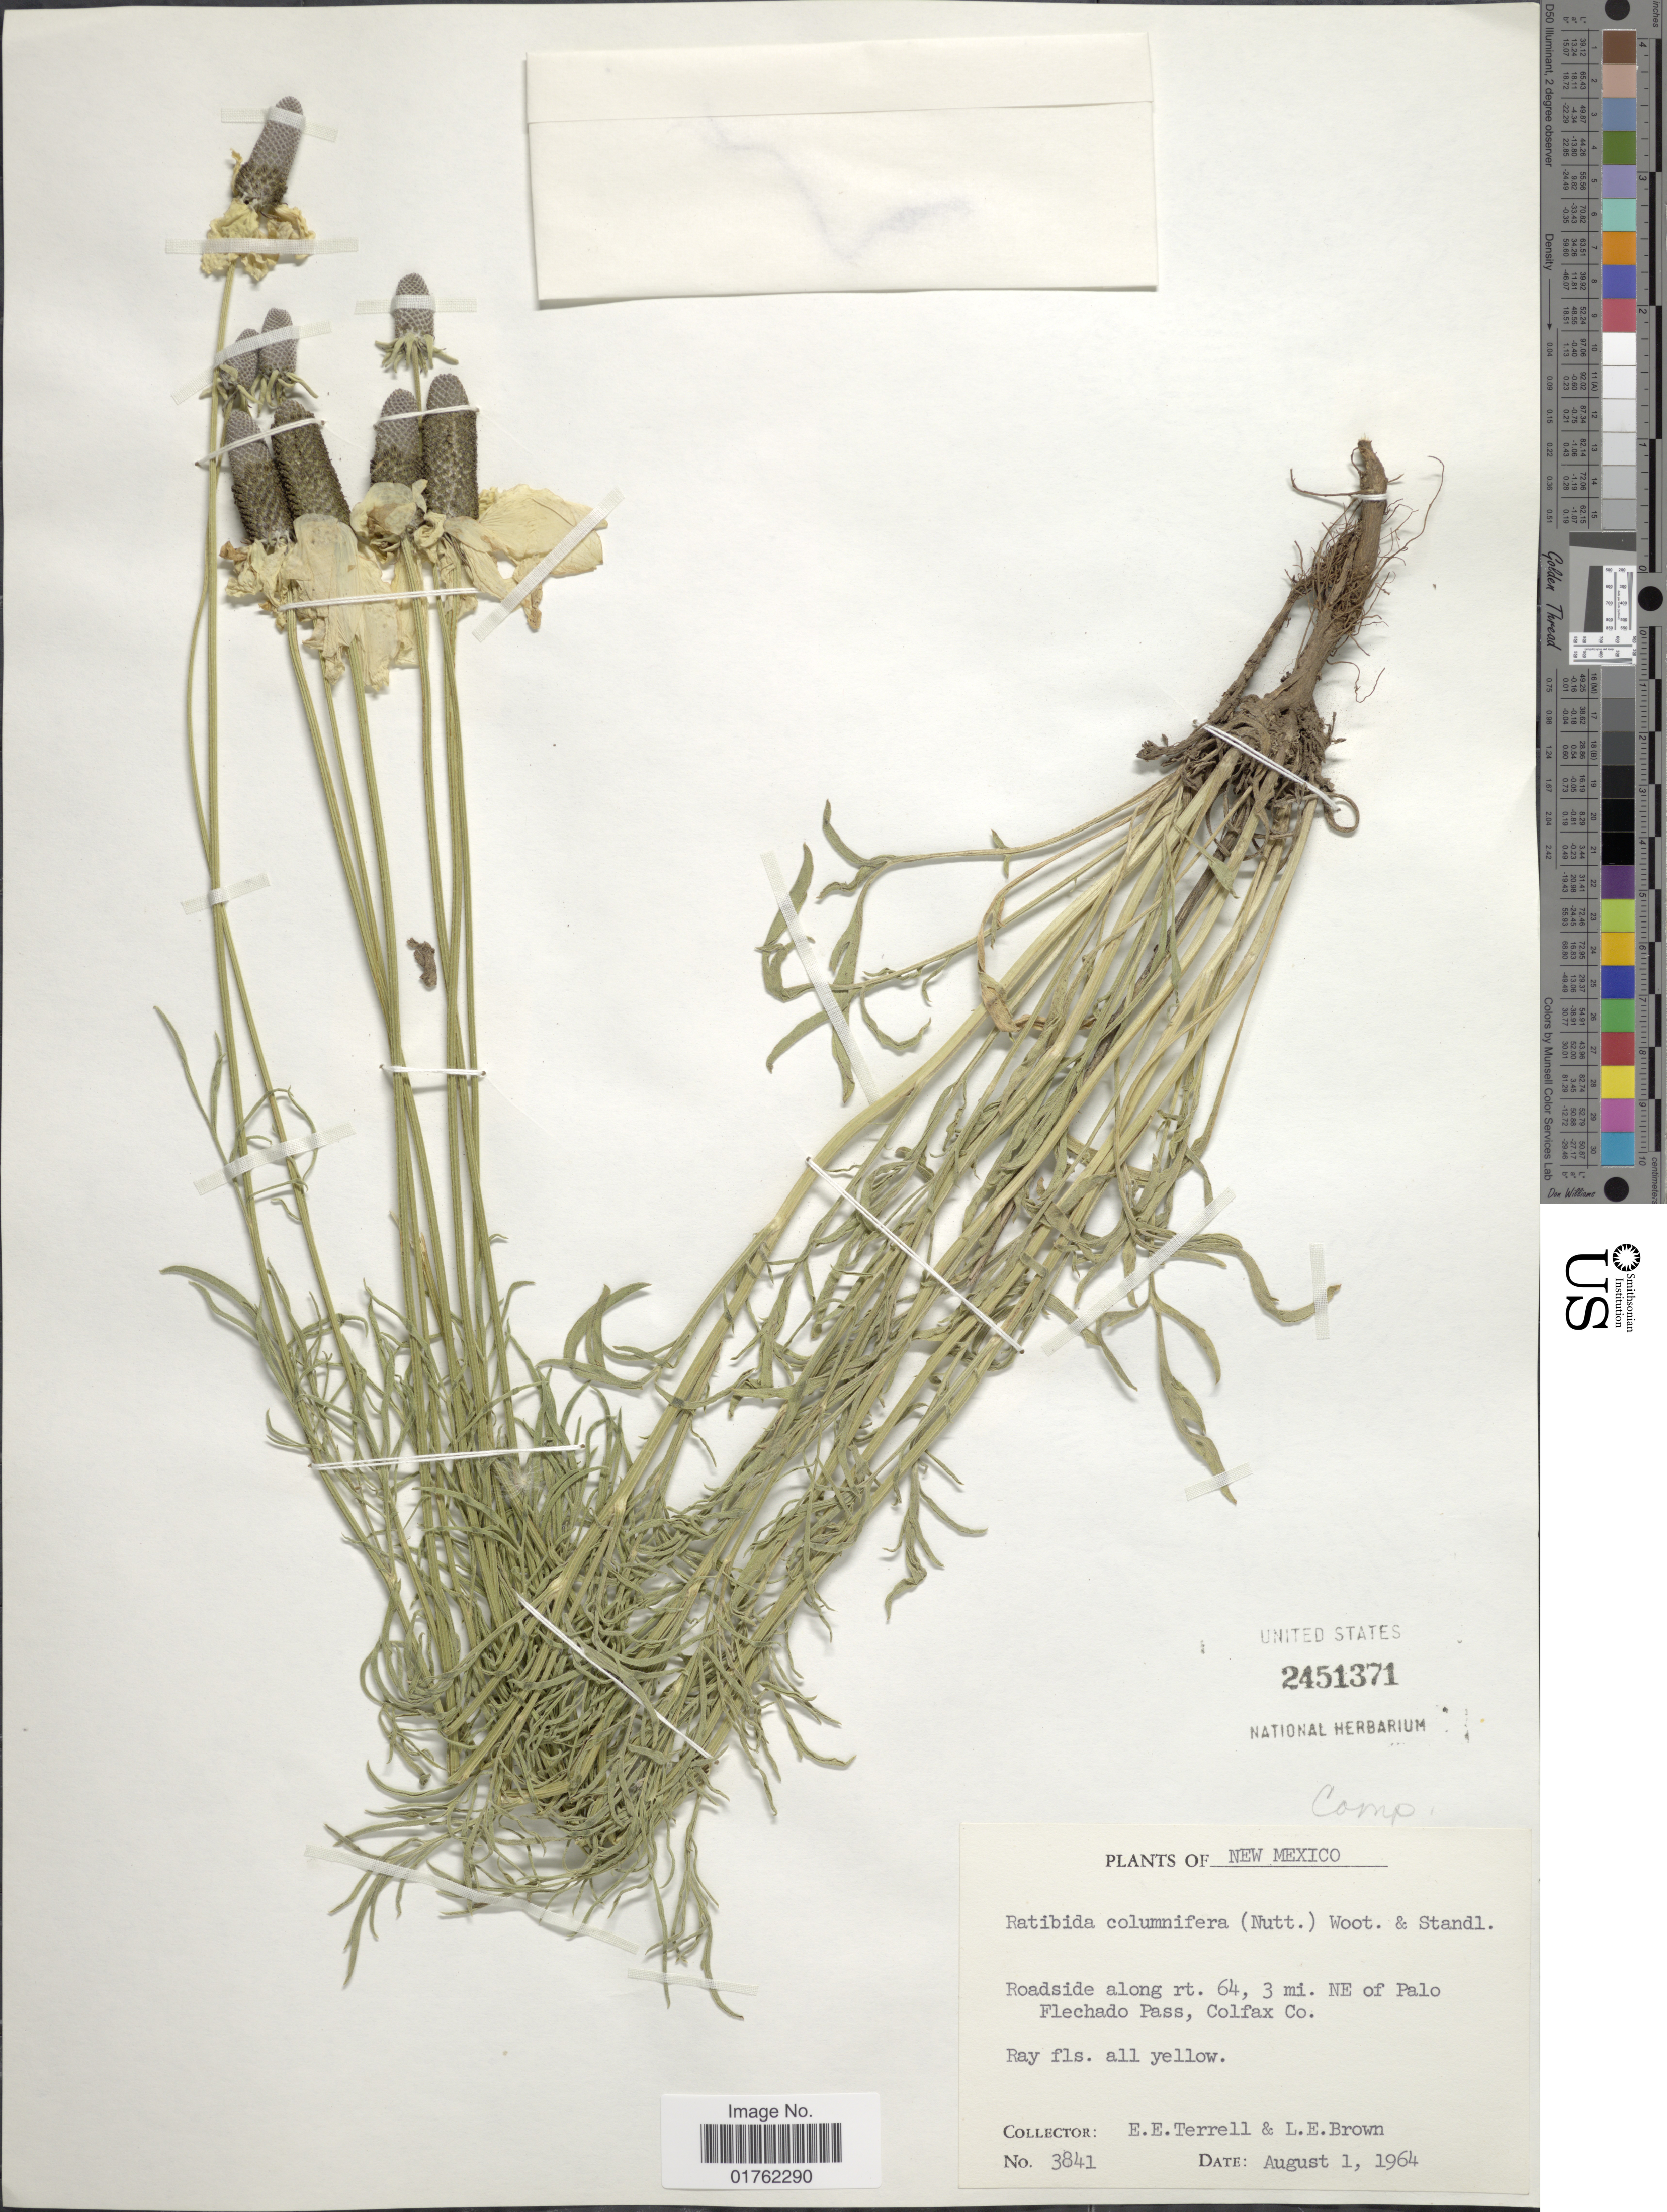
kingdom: Plantae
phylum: Tracheophyta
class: Magnoliopsida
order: Asterales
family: Asteraceae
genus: Ratibida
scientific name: Ratibida columnaris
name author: (Pursh) D. Don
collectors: E. E. Terrell & L. E. Brown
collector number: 3841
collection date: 1964-08-01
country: United States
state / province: New Mexico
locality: Roadside along rt. 64, 3 mi. NE of Palo Flechado Pass, Colfax Co.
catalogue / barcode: US 2451371